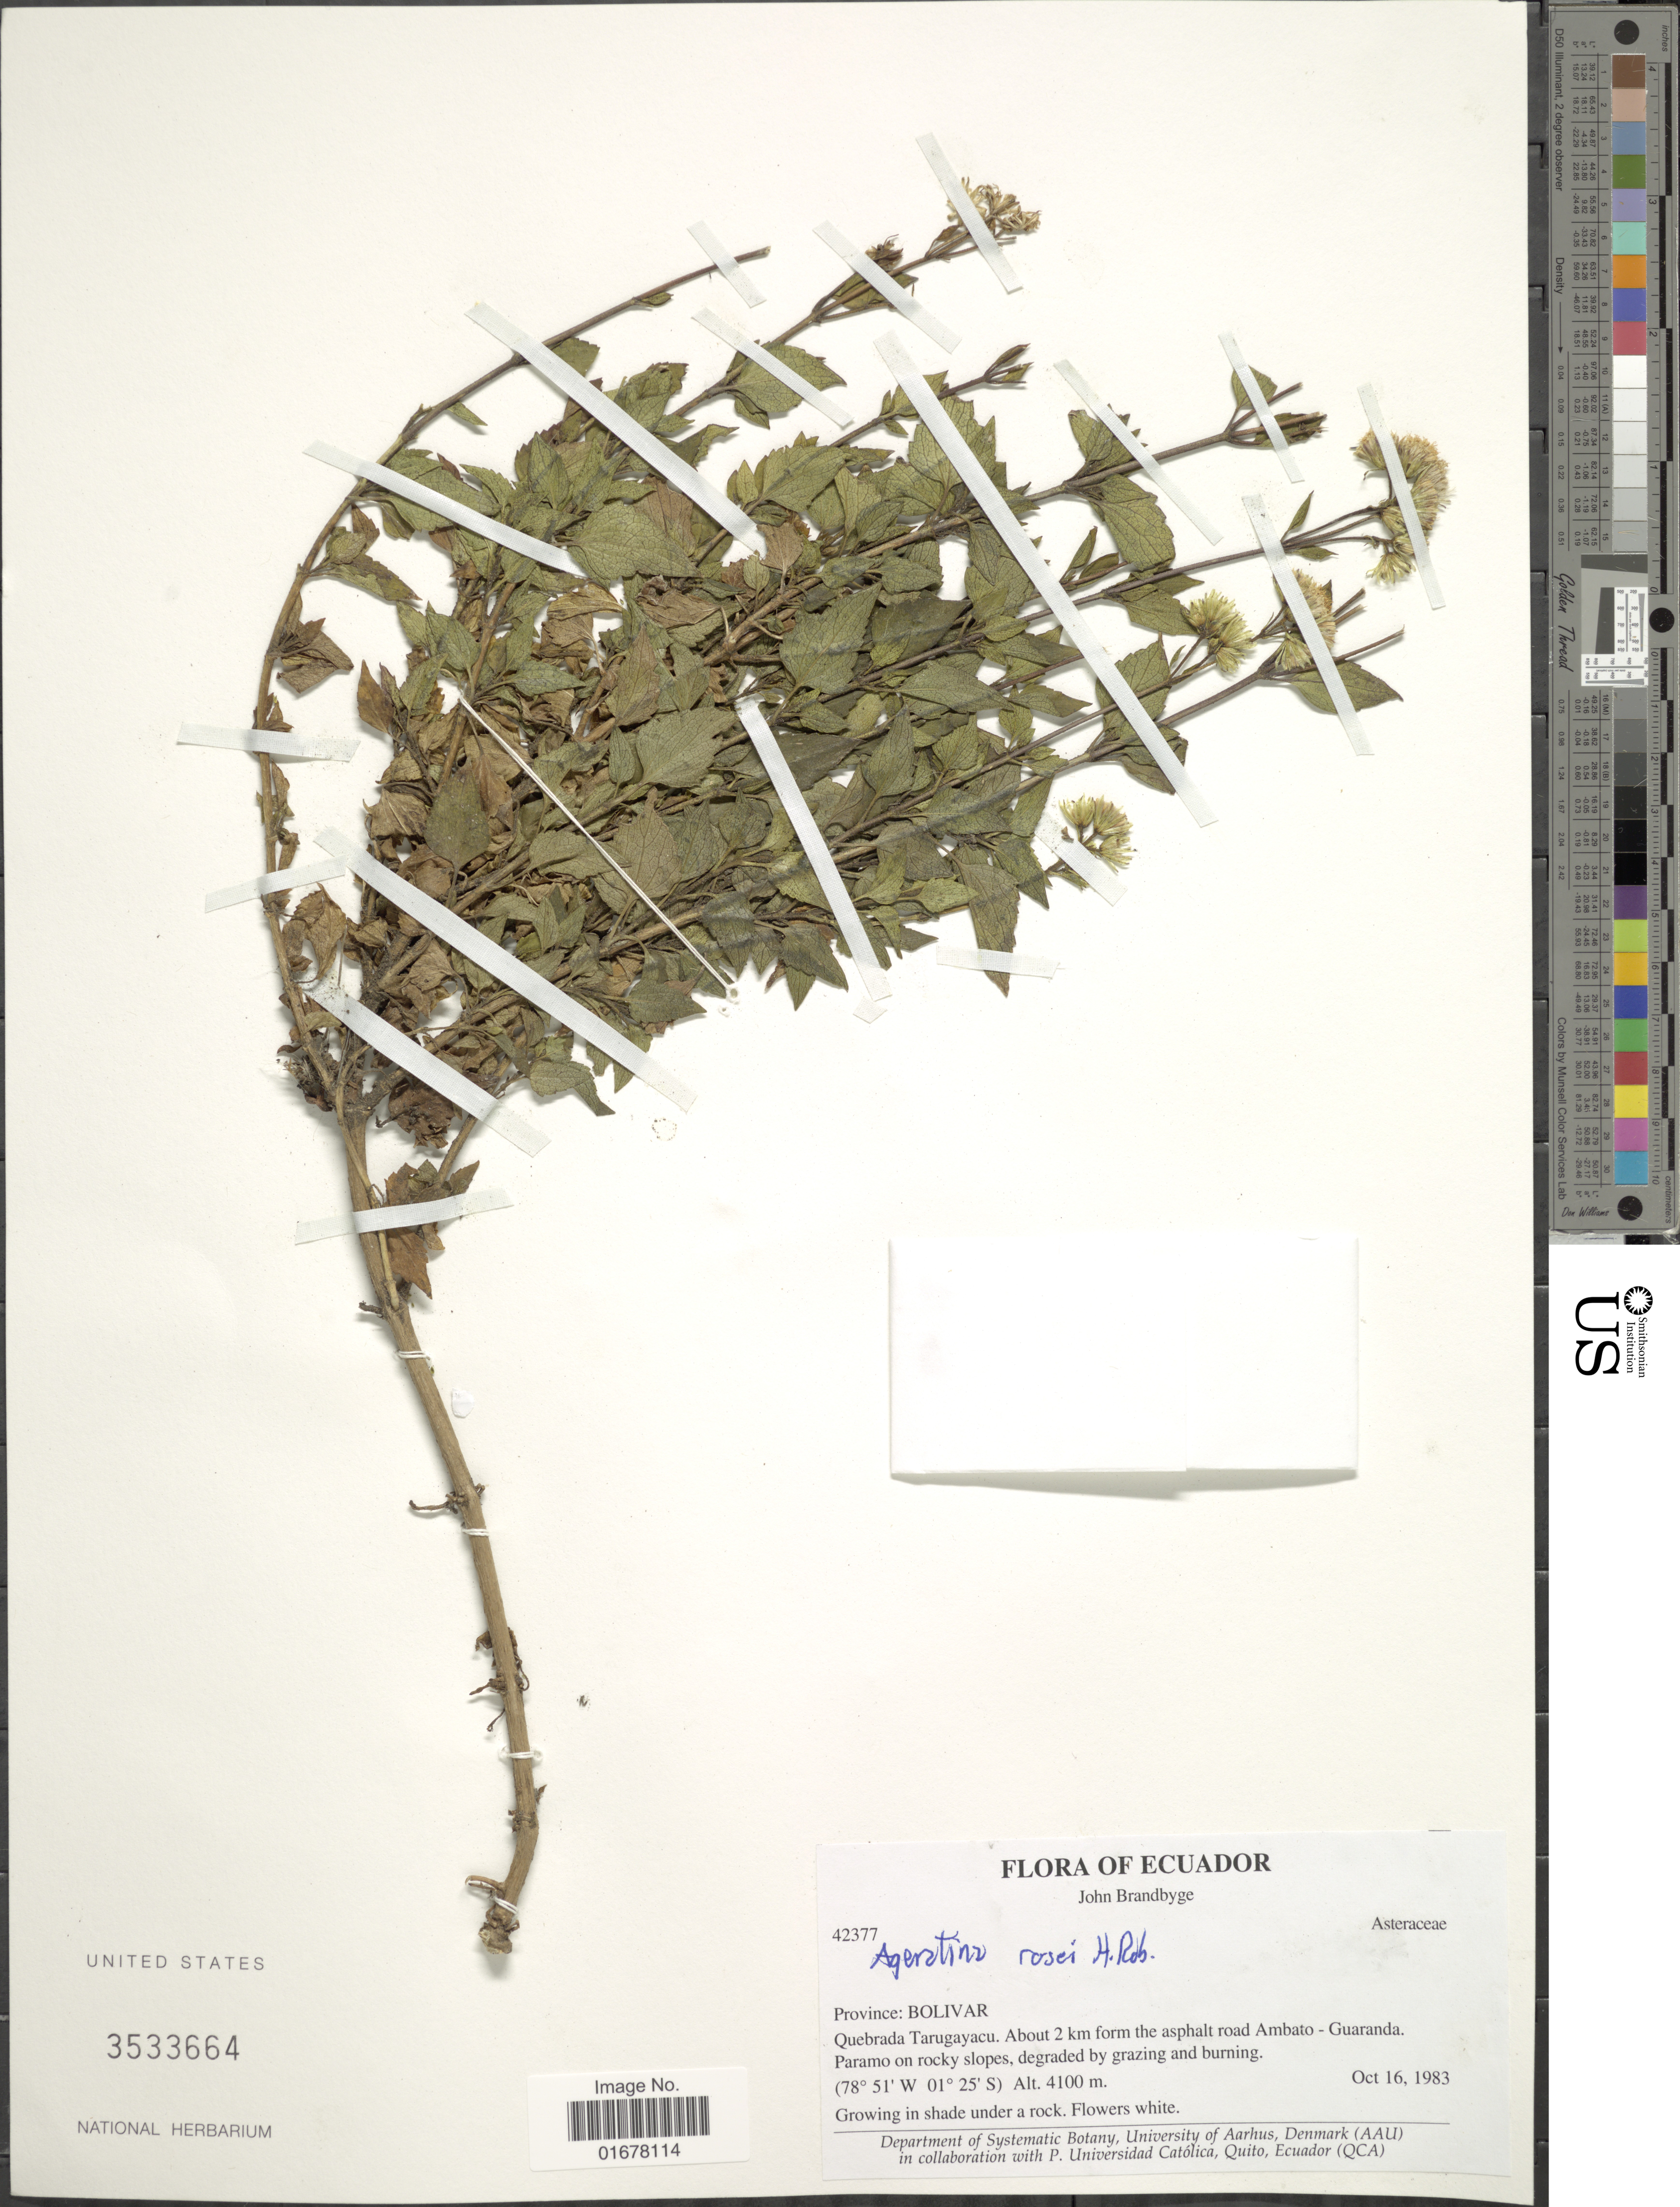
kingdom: Plantae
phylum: Tracheophyta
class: Magnoliopsida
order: Asterales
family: Asteraceae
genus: Ageratina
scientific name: Ageratina rosei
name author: H. Rob.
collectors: J. Brandbyge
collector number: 42377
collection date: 1983-10-16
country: Ecuador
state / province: Bolívar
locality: Province: Bolivar, Quebrada Tarugayacu, About 2 km from the asphalt road Ambato - Guaranda. Paramo on rocky slopes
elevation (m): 4100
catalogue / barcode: US 3533664